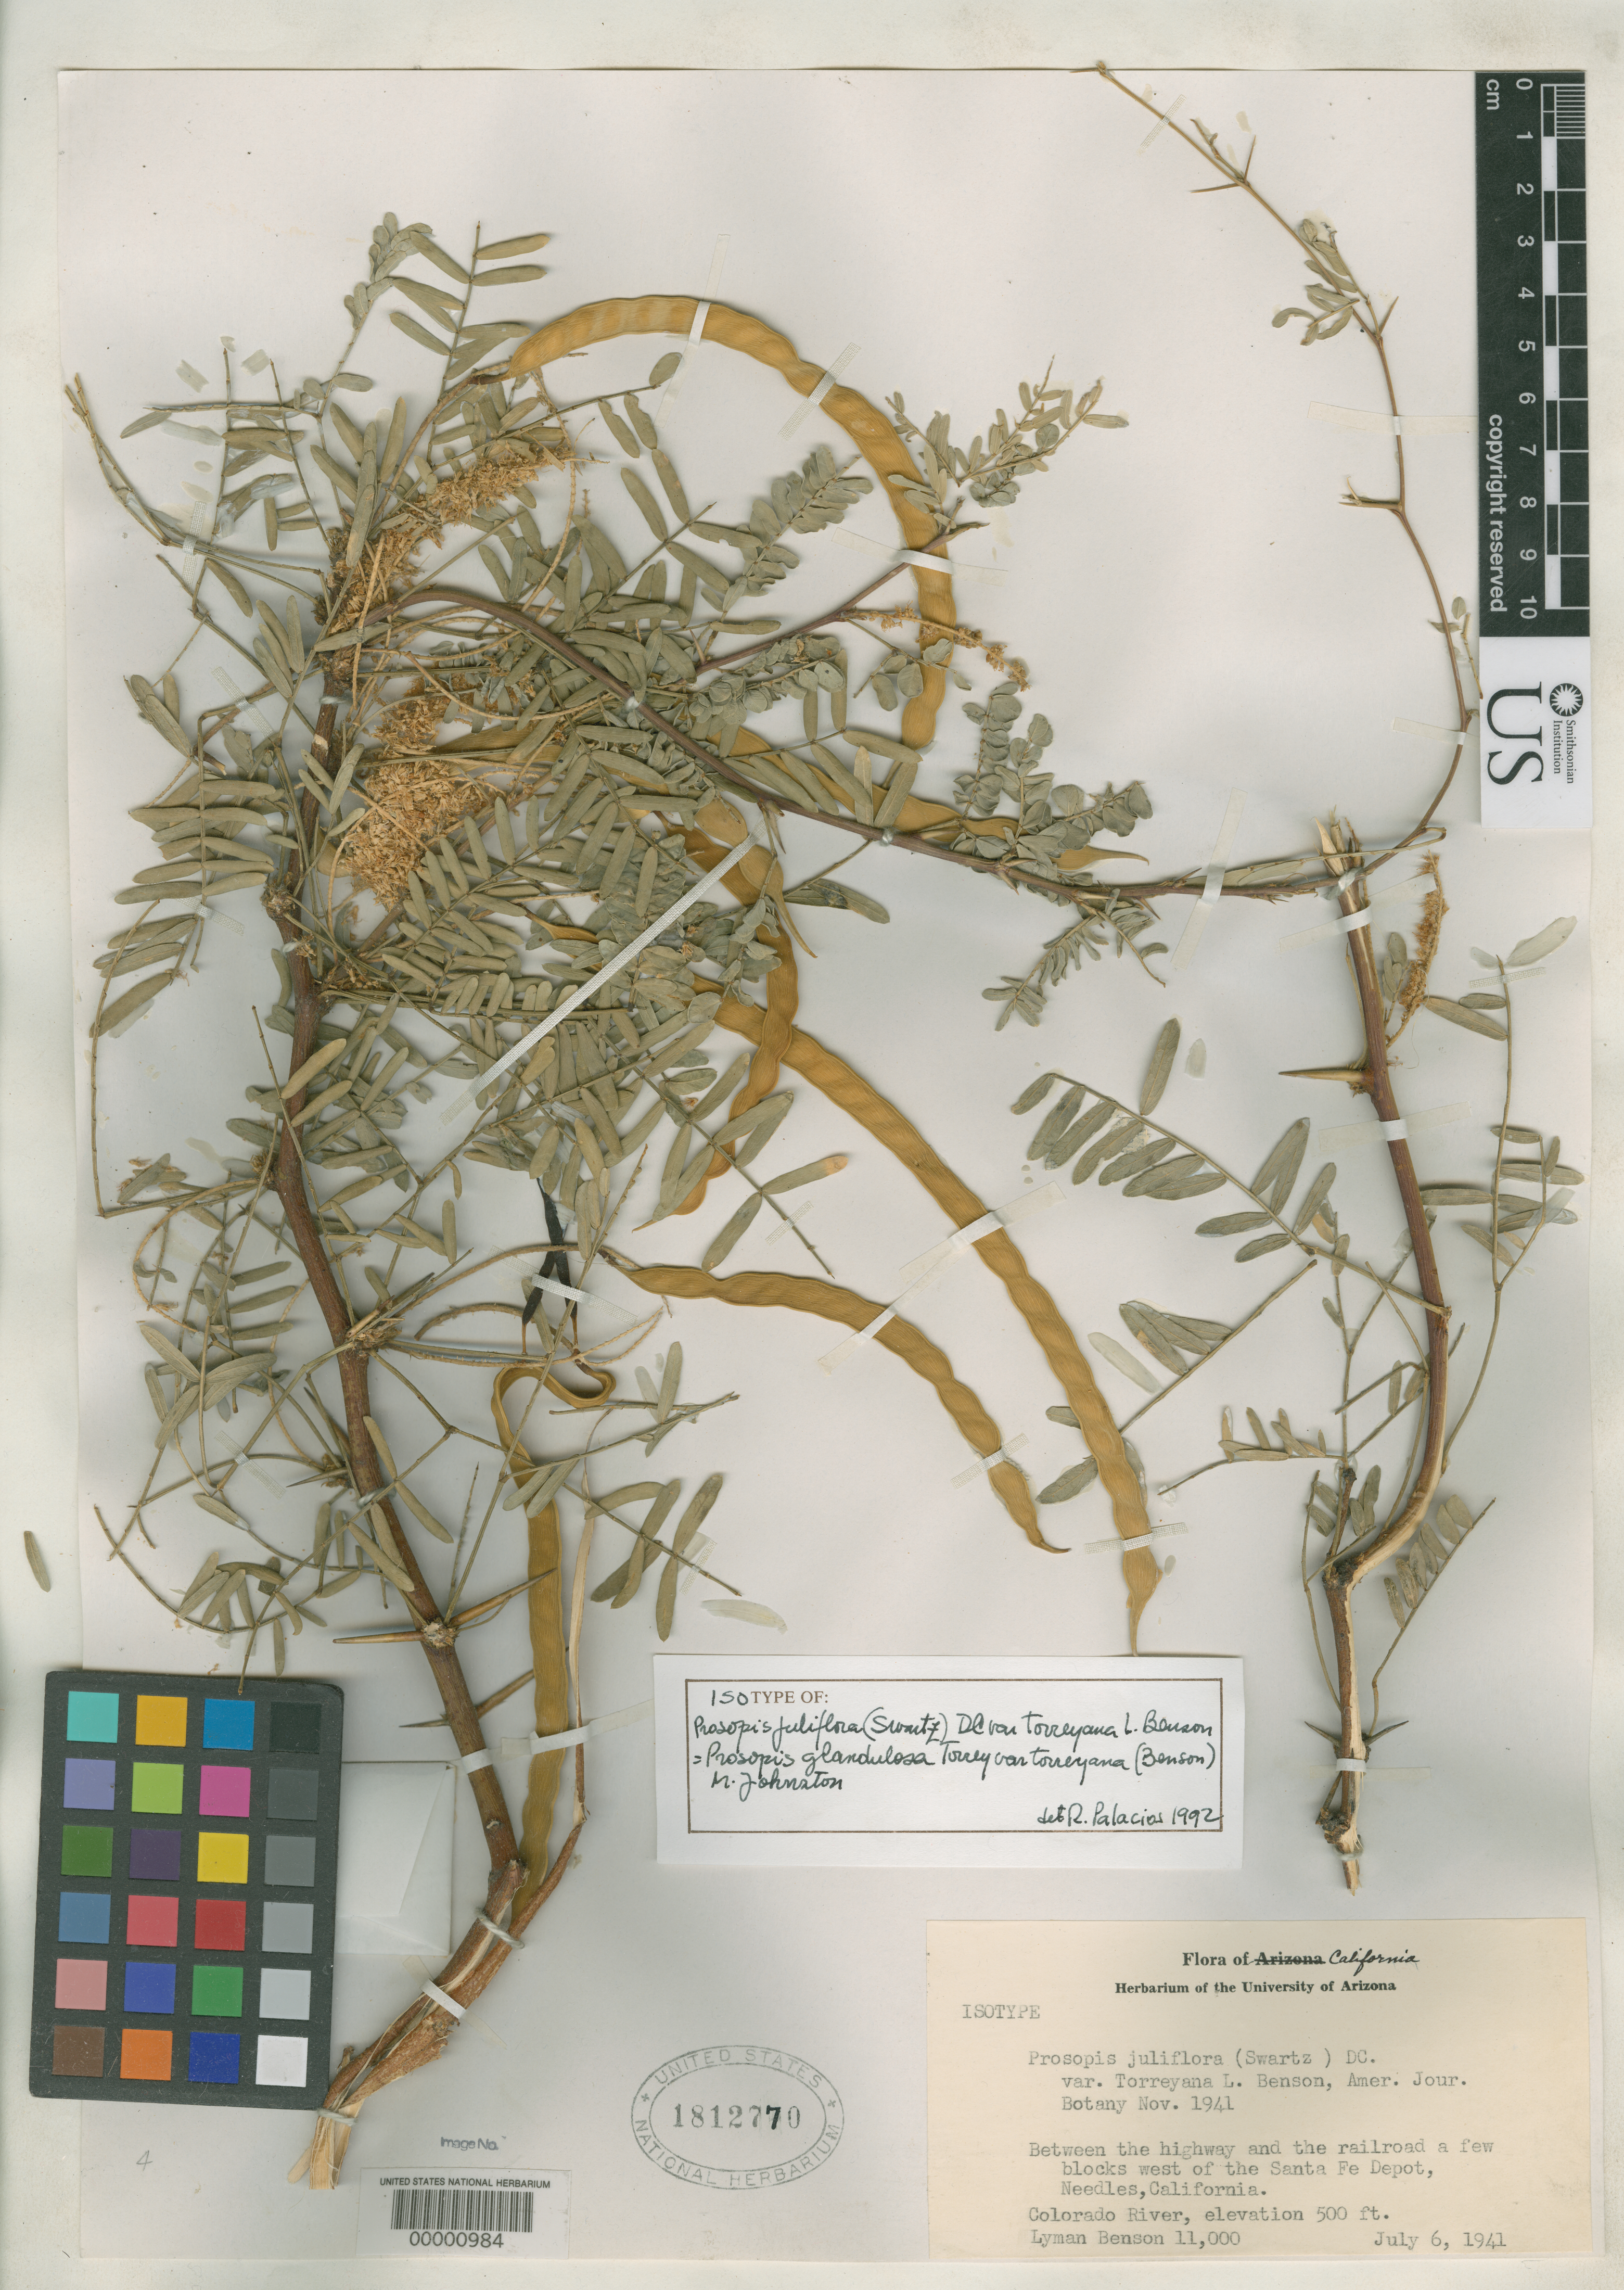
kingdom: Plantae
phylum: Tracheophyta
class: Magnoliopsida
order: Fabales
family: Fabaceae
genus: Prosopis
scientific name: Prosopis juliflora var. torreyana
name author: L.D. Benson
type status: Isotype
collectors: L. D. Benson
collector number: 11000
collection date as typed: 06 Jul 1941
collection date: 1941-07-06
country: United States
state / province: California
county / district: San Bernardino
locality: Needles, W of Santa Fe Depot.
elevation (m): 152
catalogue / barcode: US 1812770